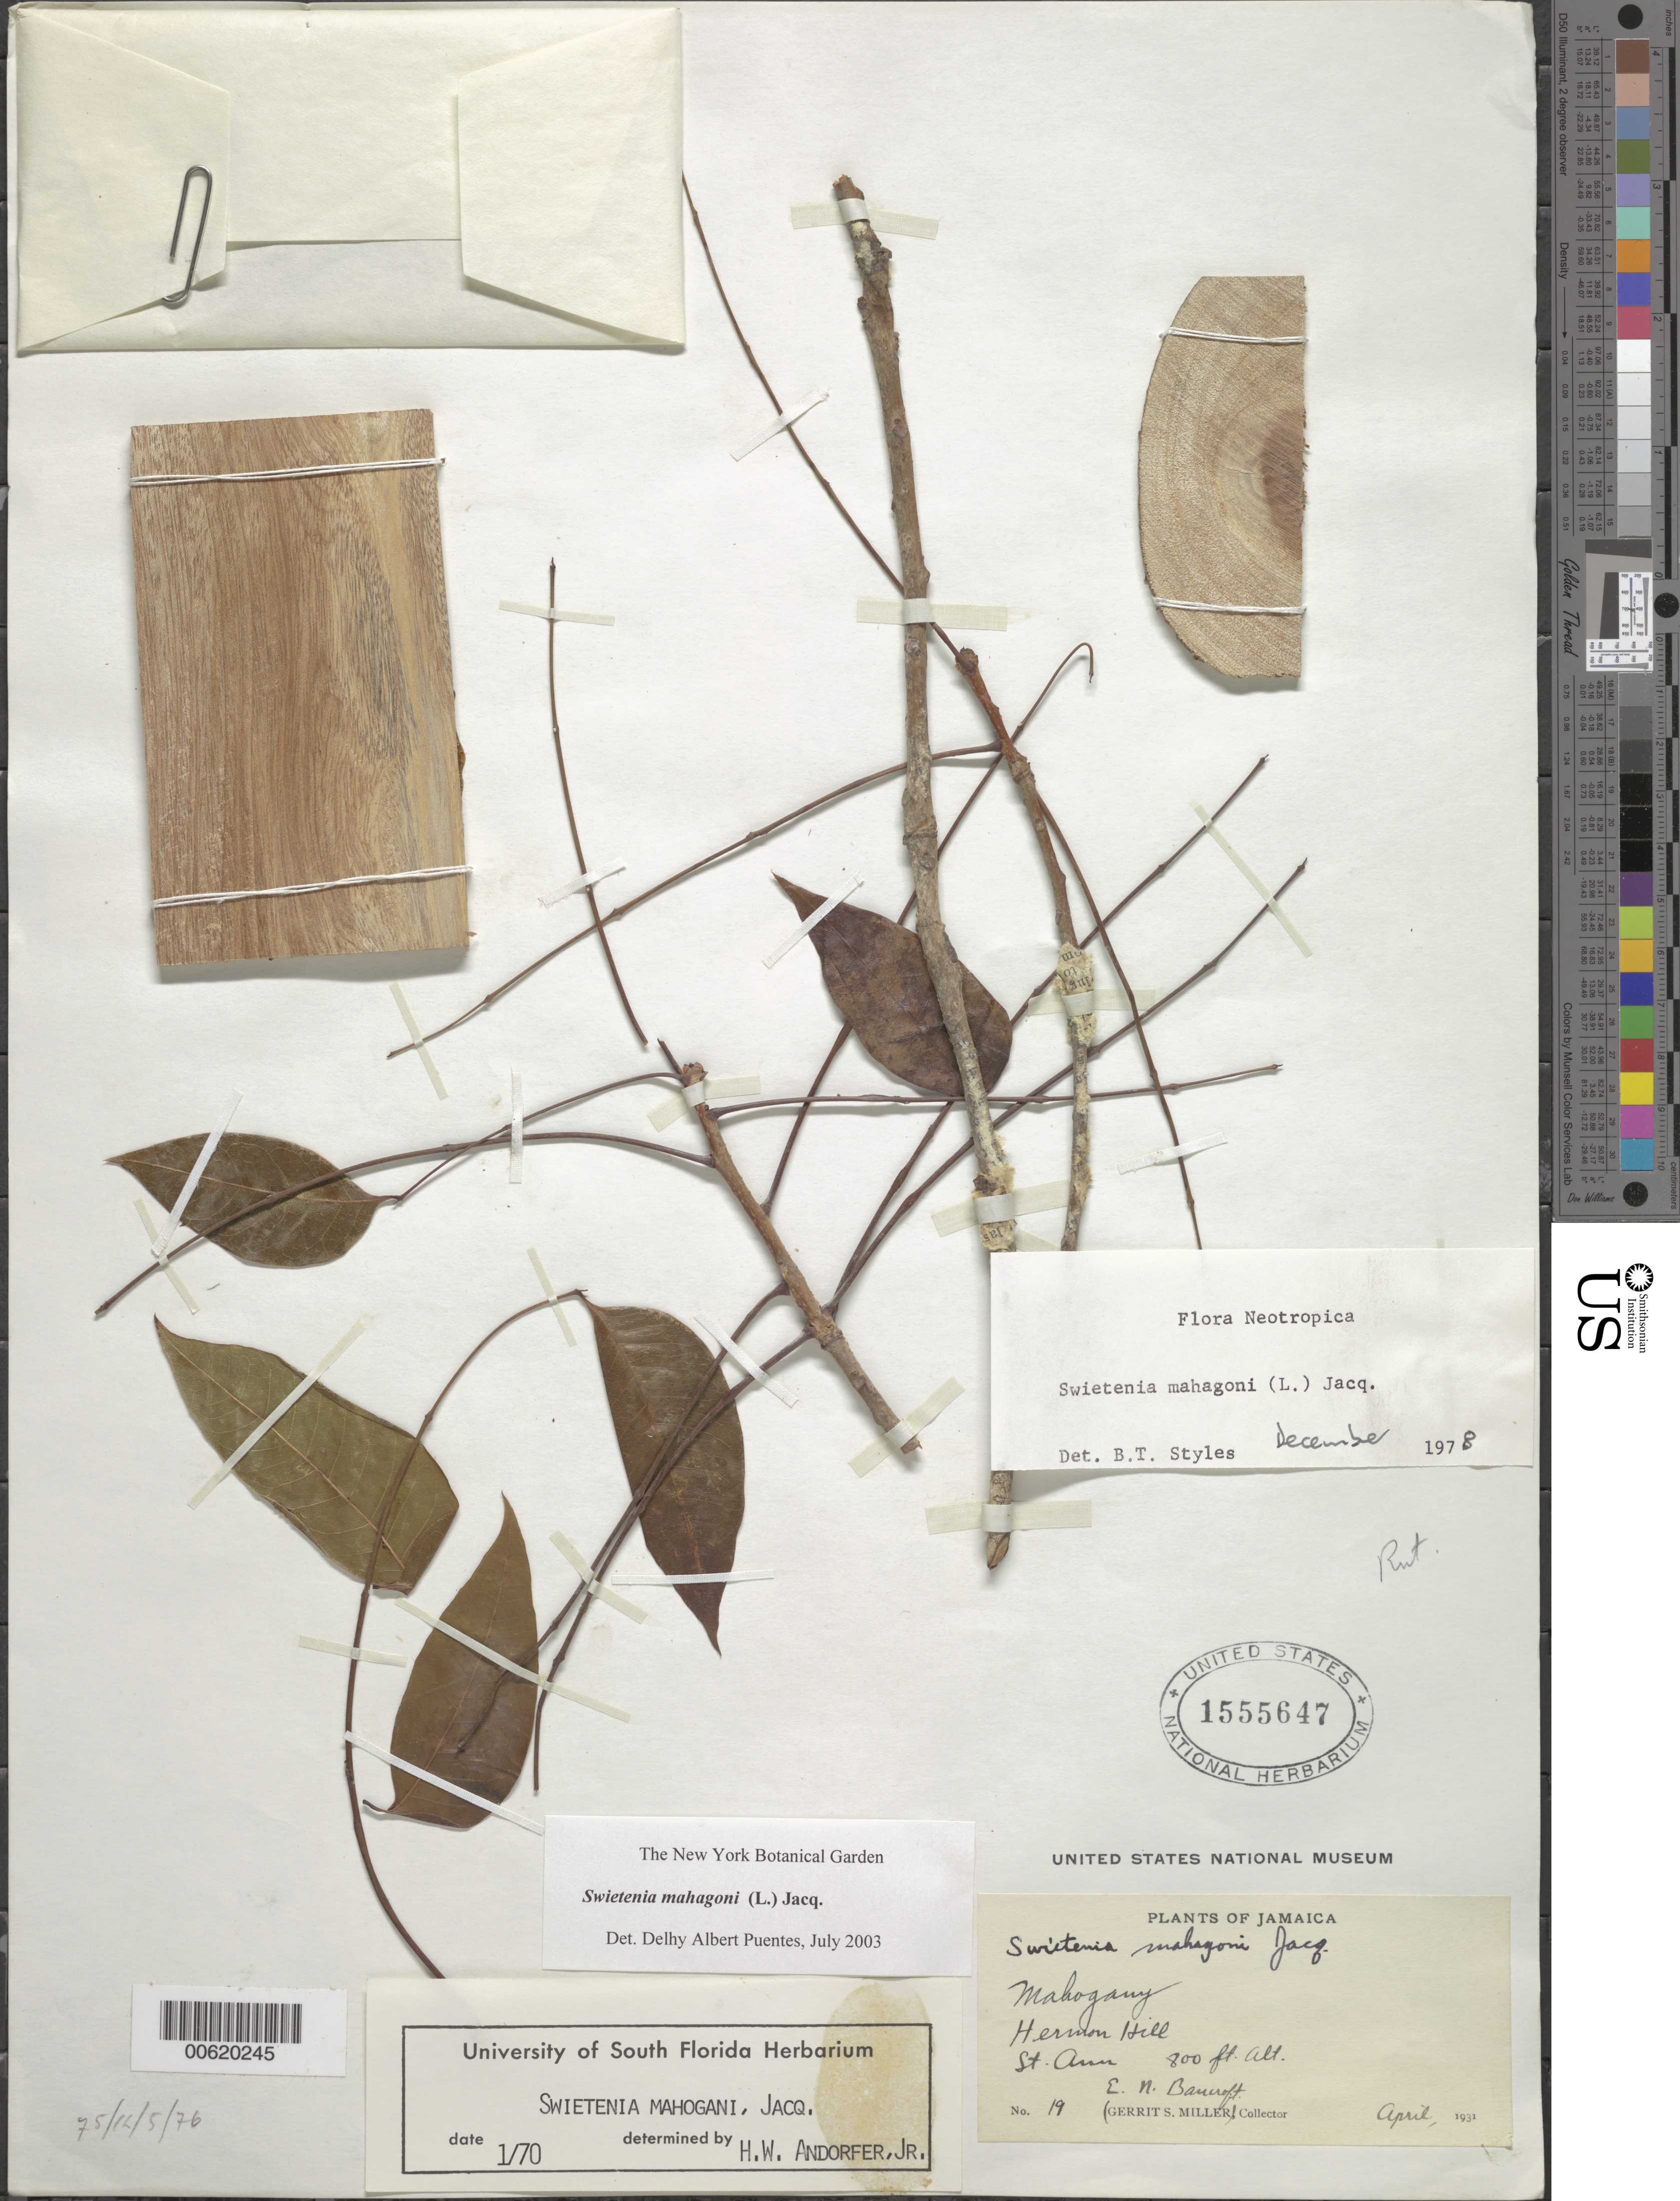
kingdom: Plantae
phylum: Tracheophyta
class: Magnoliopsida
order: Sapindales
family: Meliaceae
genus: Swietenia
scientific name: Swietenia mahagoni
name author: (L.) Jacq.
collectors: G. S. Miller & E. Bancroft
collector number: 19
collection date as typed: Apr 1931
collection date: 1931-04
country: Jamaica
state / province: Saint Ann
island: Greater Antilles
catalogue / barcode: US 1555647